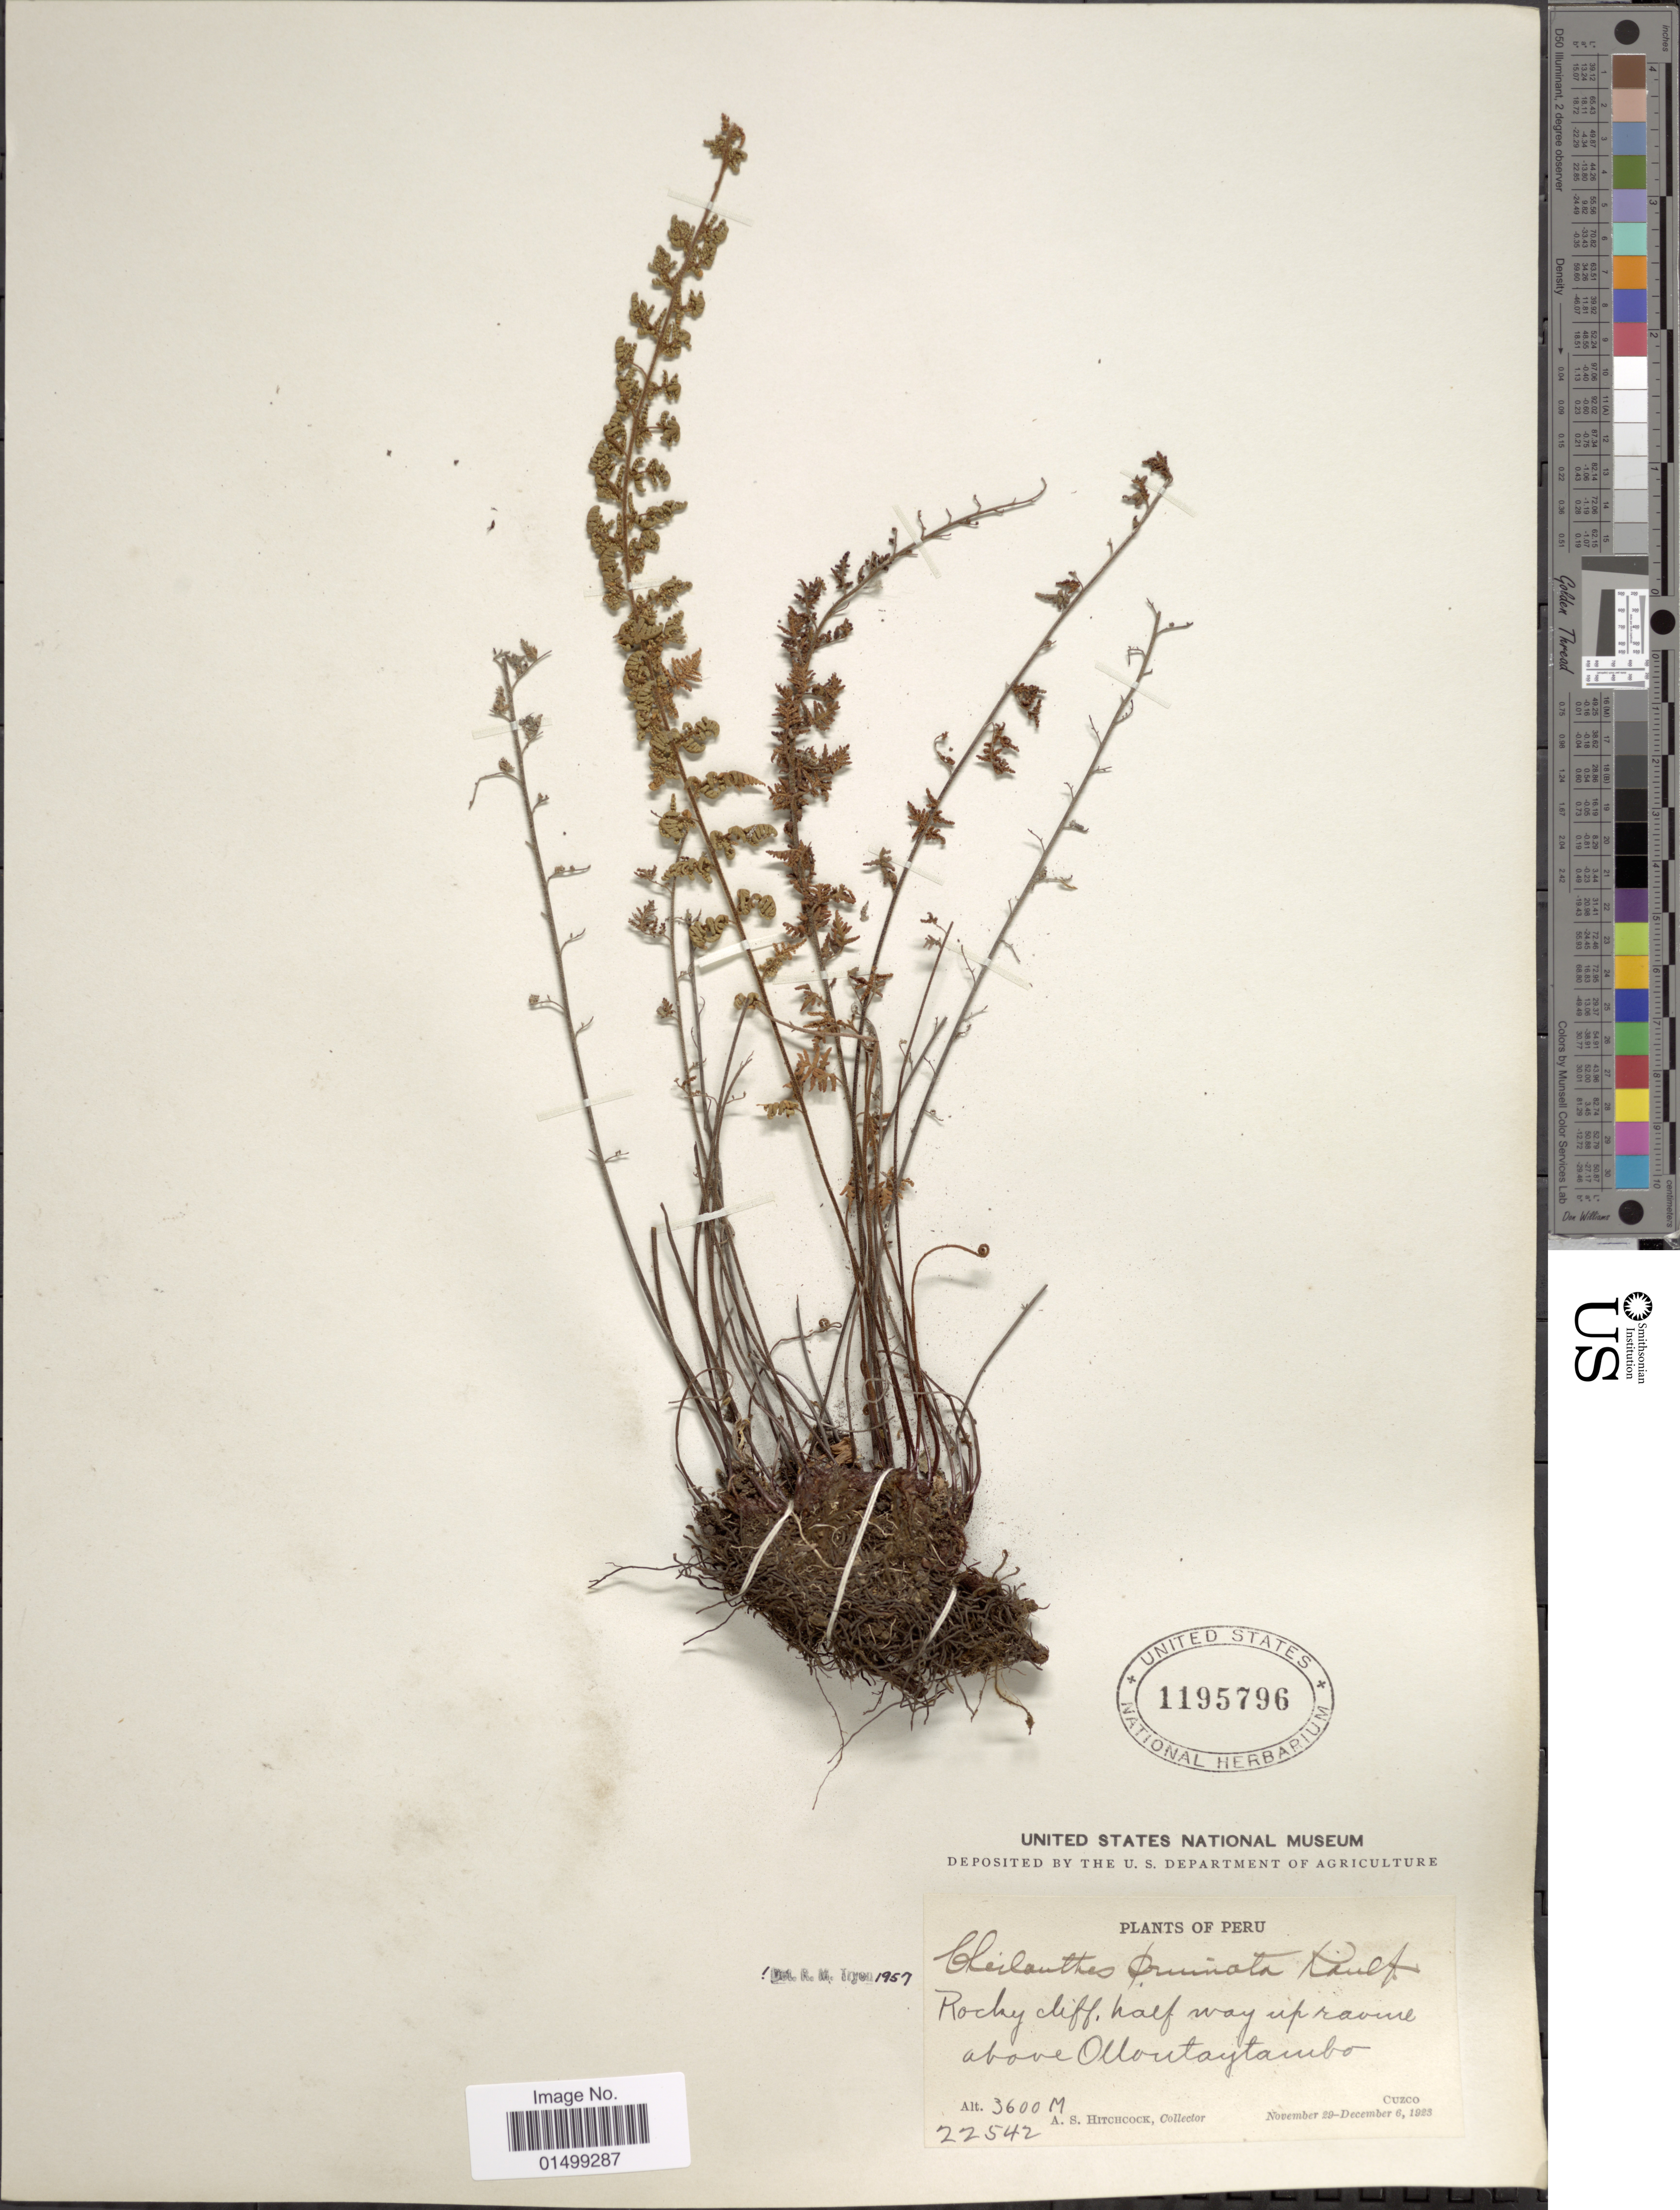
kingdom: Plantae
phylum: Tracheophyta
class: Polypodiopsida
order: Polypodiales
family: Pteridaceae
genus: Cheilanthes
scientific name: Cheilanthes pruinata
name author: Kaulf.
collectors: A. S. Hitchcock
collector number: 22542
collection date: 1923-11-29/1923-12-06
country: Peru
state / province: Cusco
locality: Rocky cliff, half way up ravine above Ollontaytambo, Cuzco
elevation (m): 3600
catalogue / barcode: US 1195796